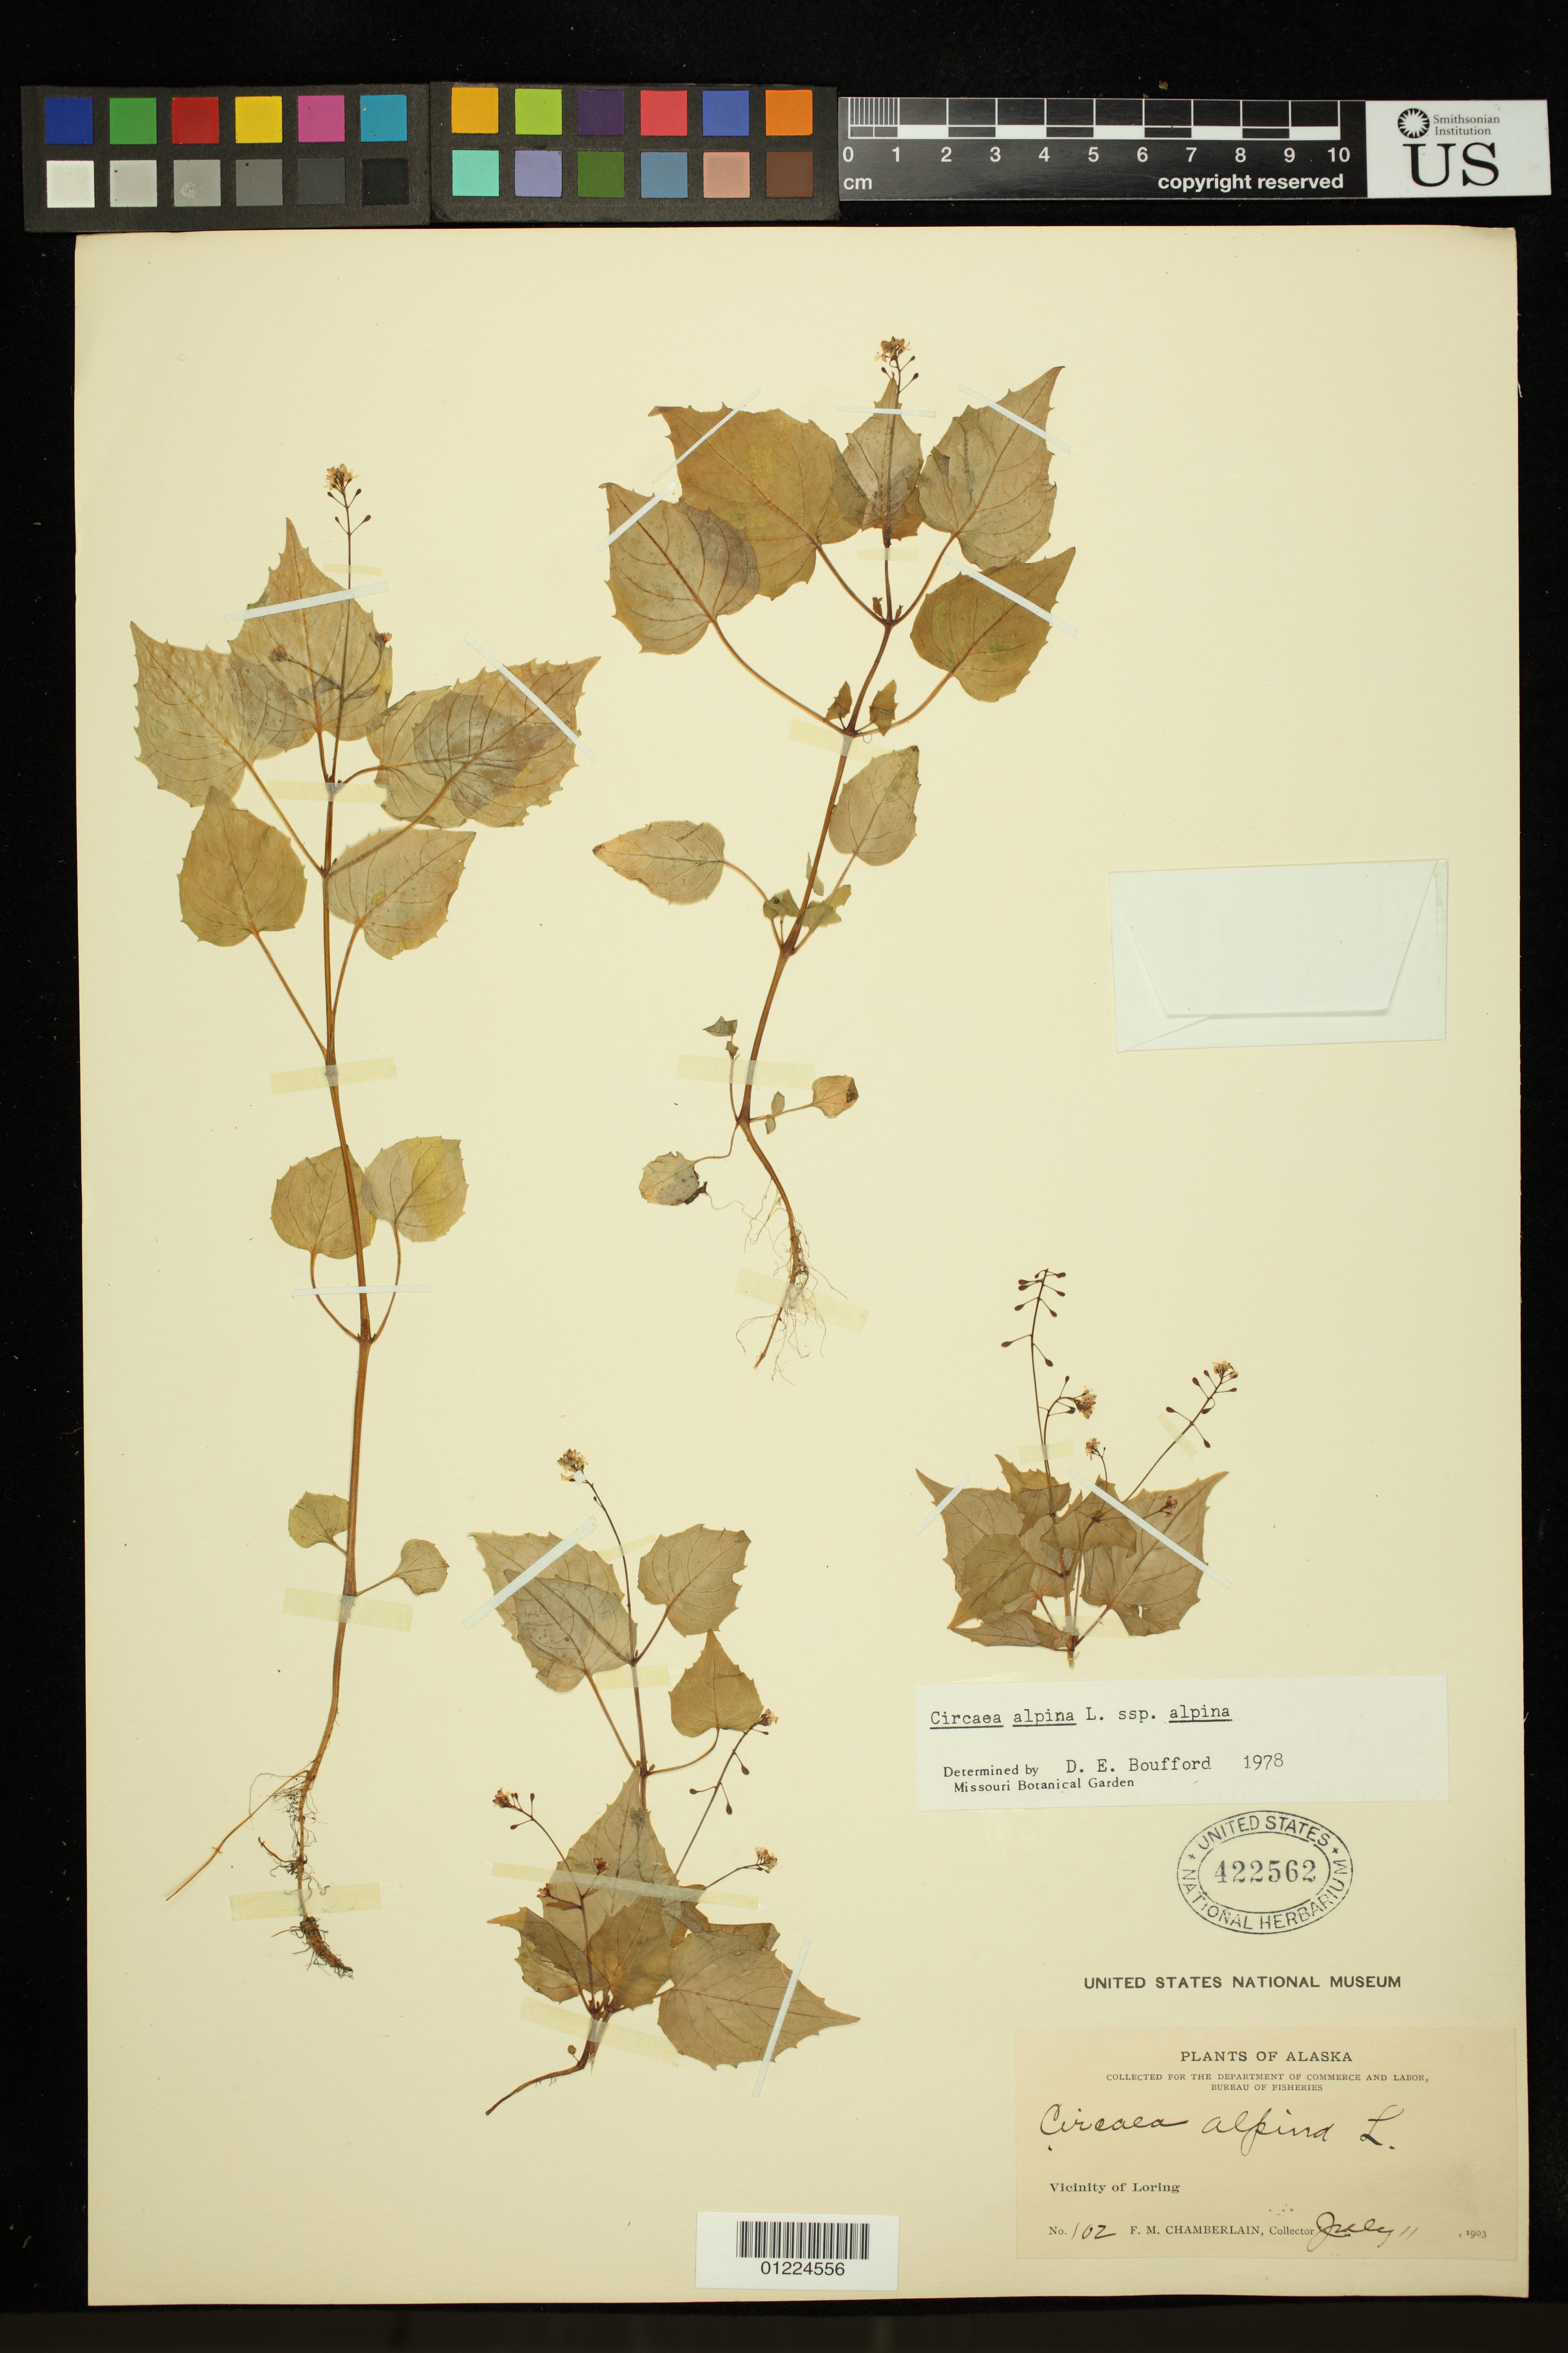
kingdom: Plantae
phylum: Tracheophyta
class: Magnoliopsida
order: Myrtales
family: Onagraceae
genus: Circaea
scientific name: Circaea alpina subsp. alpina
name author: L.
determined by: Boufford, D. E.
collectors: F. Chamberlain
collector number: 102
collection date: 1903-07-11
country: United States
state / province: Alaska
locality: Vicinity of Loring.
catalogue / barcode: US 422562